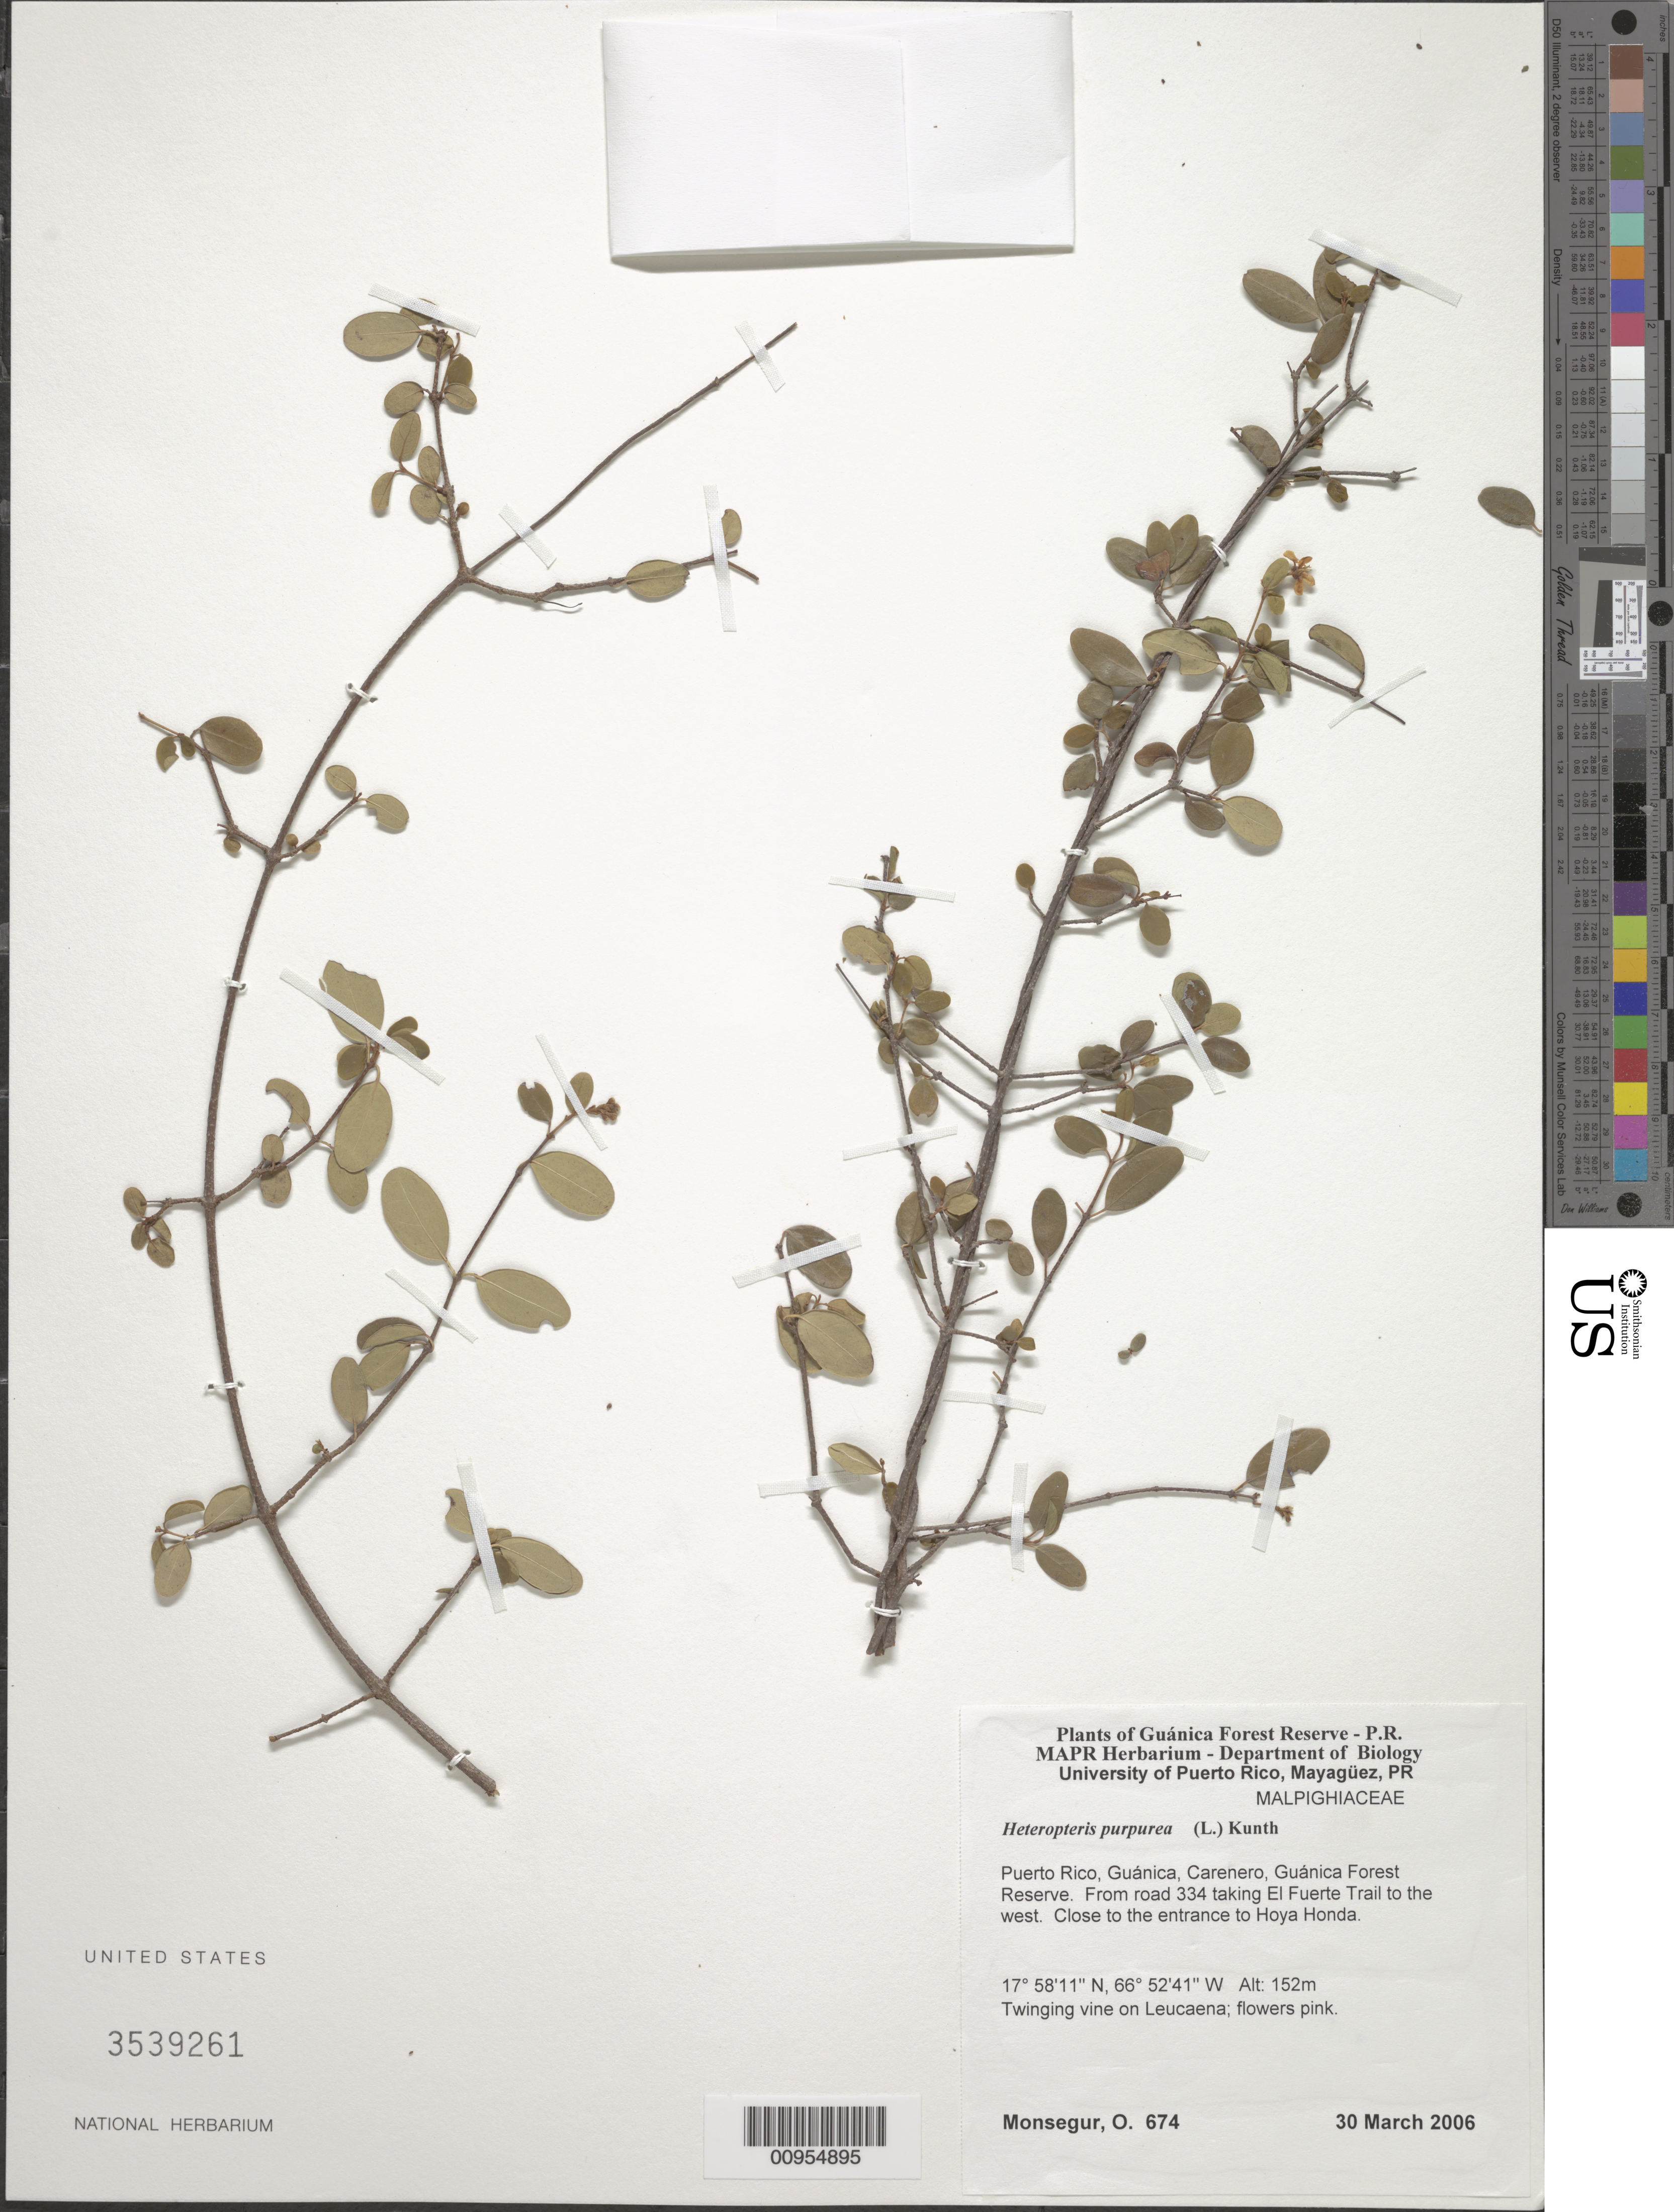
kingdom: Plantae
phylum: Tracheophyta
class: Magnoliopsida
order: Malpighiales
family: Malpighiaceae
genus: Heteropterys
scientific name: Heteropterys purpurea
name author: (L.) Kunth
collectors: O. Monsegur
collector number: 674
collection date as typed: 30 Mar 2006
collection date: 2006-03-30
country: Puerto Rico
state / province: Guánica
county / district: Carenero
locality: Guánica Forest Reserve. From road 334 taking El Fuerte Trail to the west. Close to the entrance to Hoya Honda.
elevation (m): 152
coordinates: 17.58112, 66.52413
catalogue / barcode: US 3539261